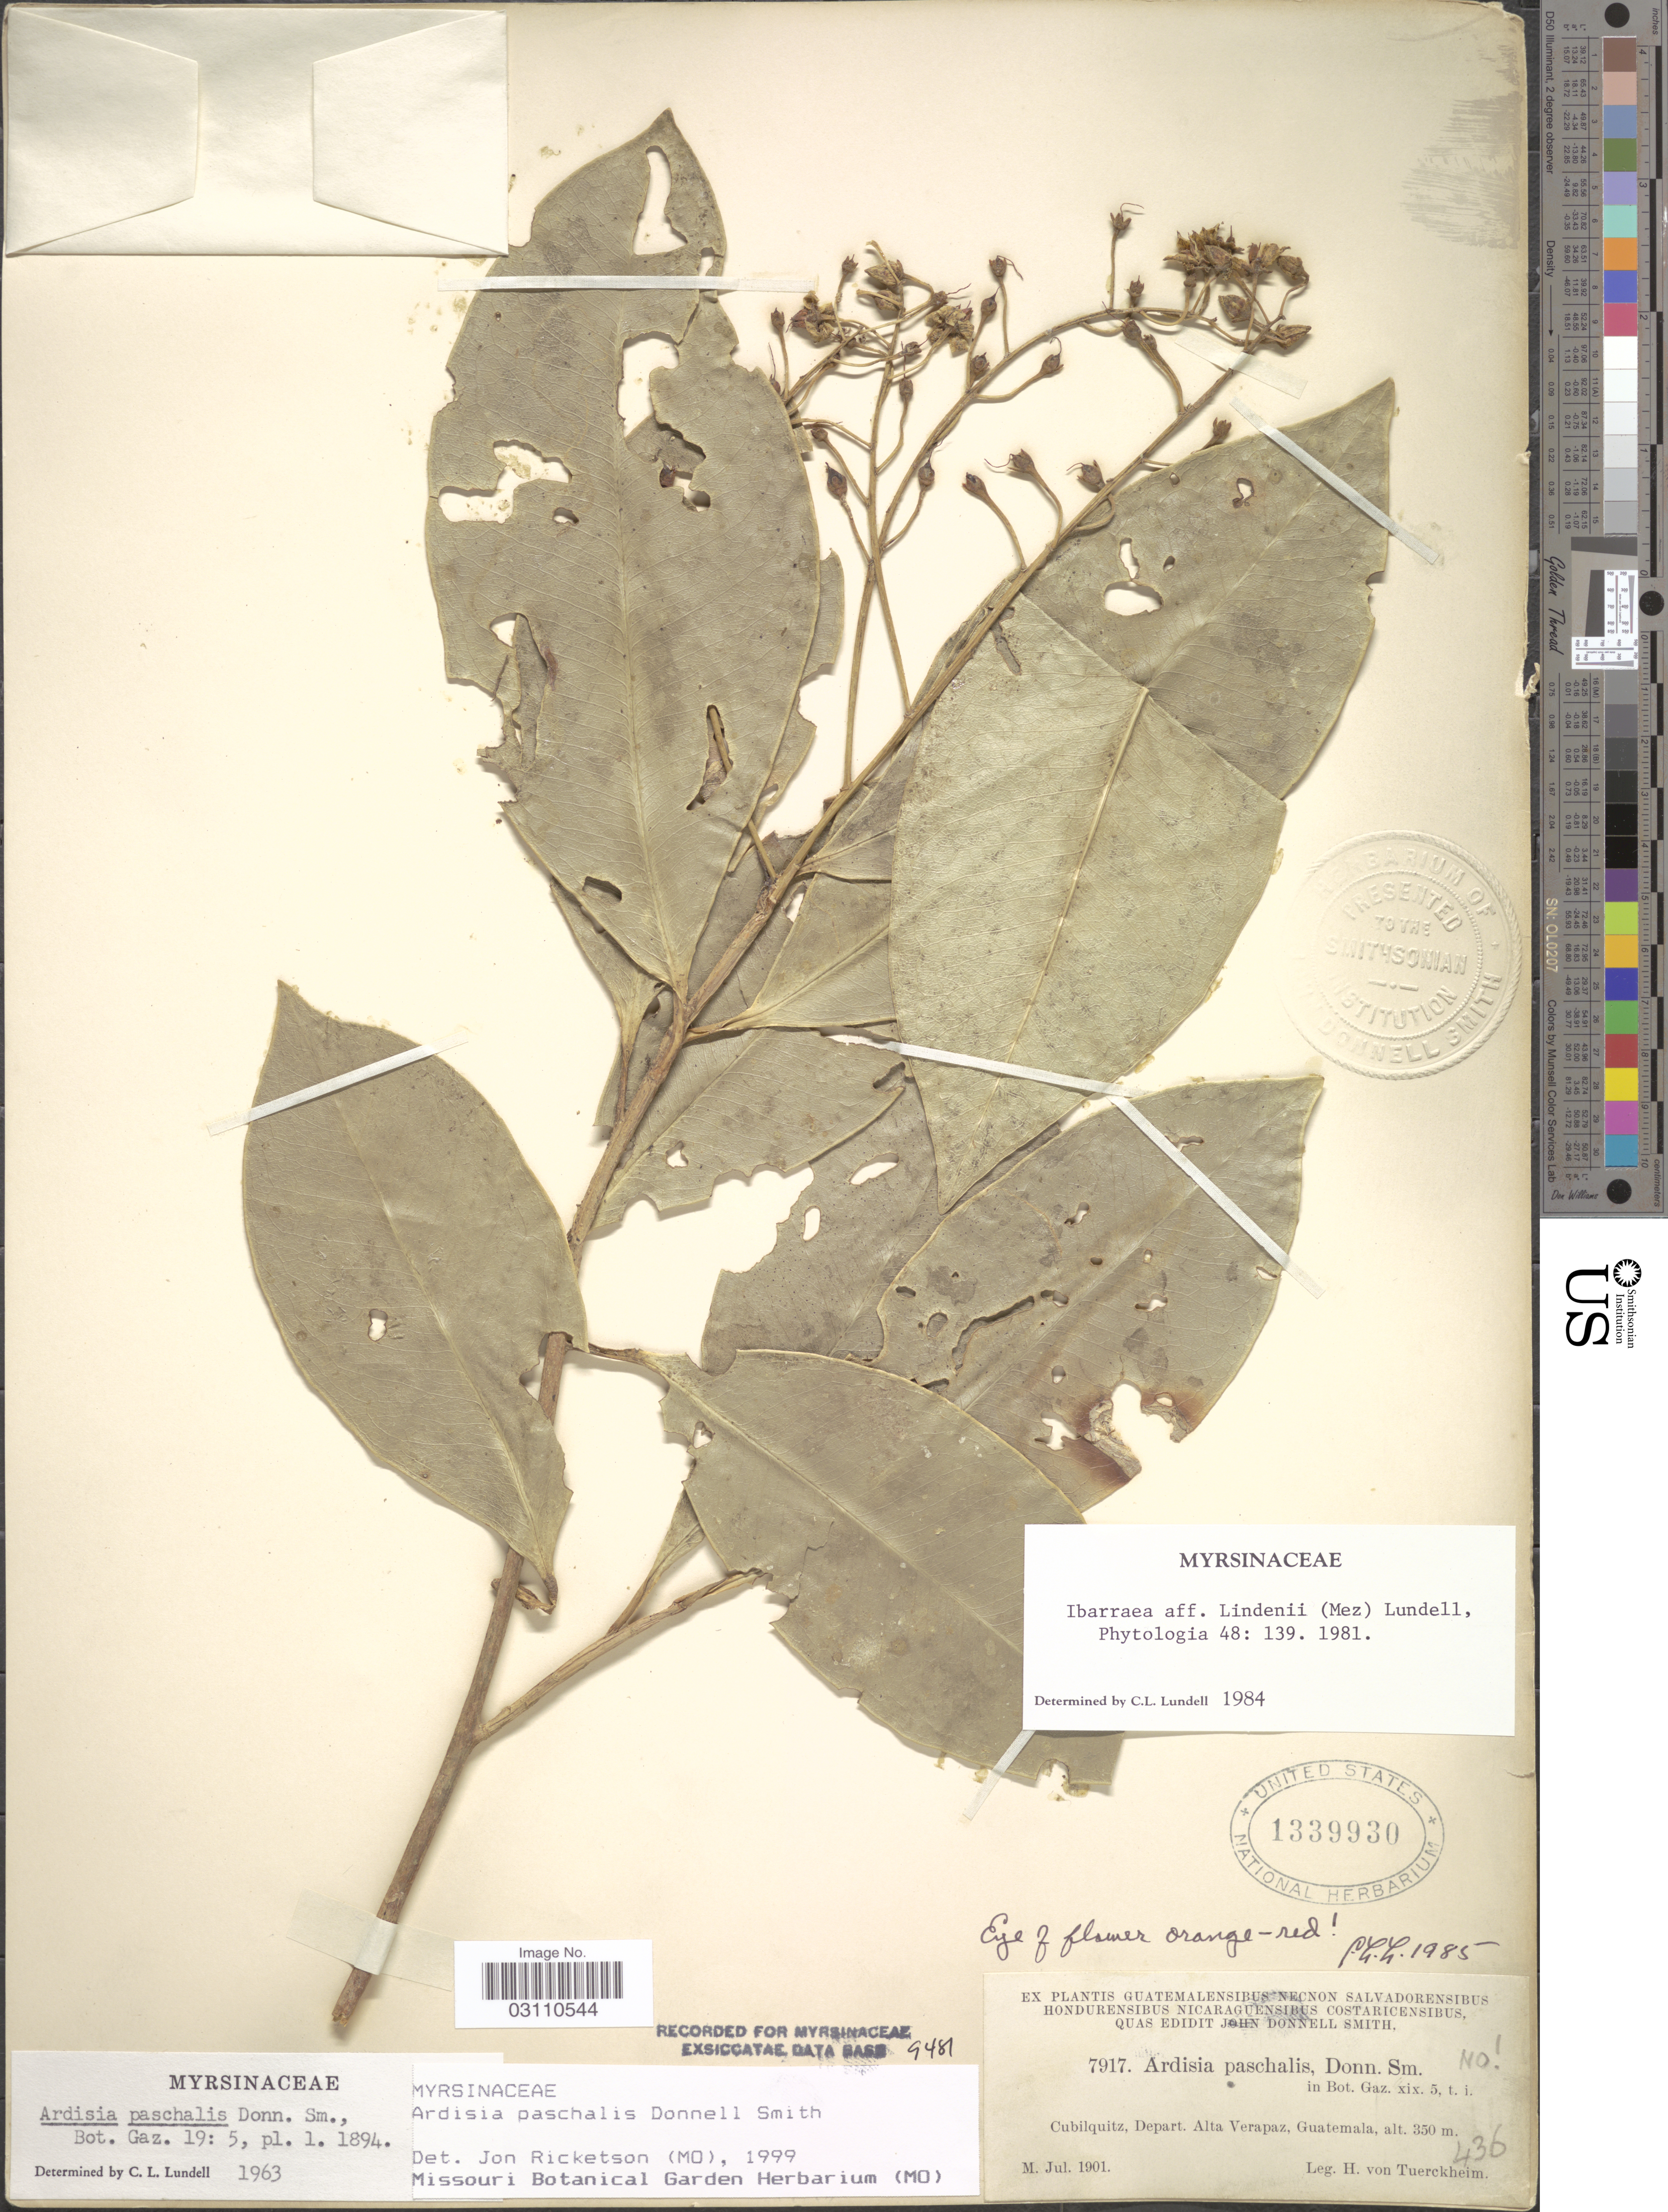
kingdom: Plantae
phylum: Tracheophyta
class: Magnoliopsida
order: Ericales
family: Primulaceae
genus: Ardisia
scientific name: Ardisia paschalis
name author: Donn. Sm.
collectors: H. von Türckheim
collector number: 7917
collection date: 1901-07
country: Guatemala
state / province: Alta Verapaz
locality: Cubilquitz, Depart. Alta Verapaz.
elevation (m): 350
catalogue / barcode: US 1339930